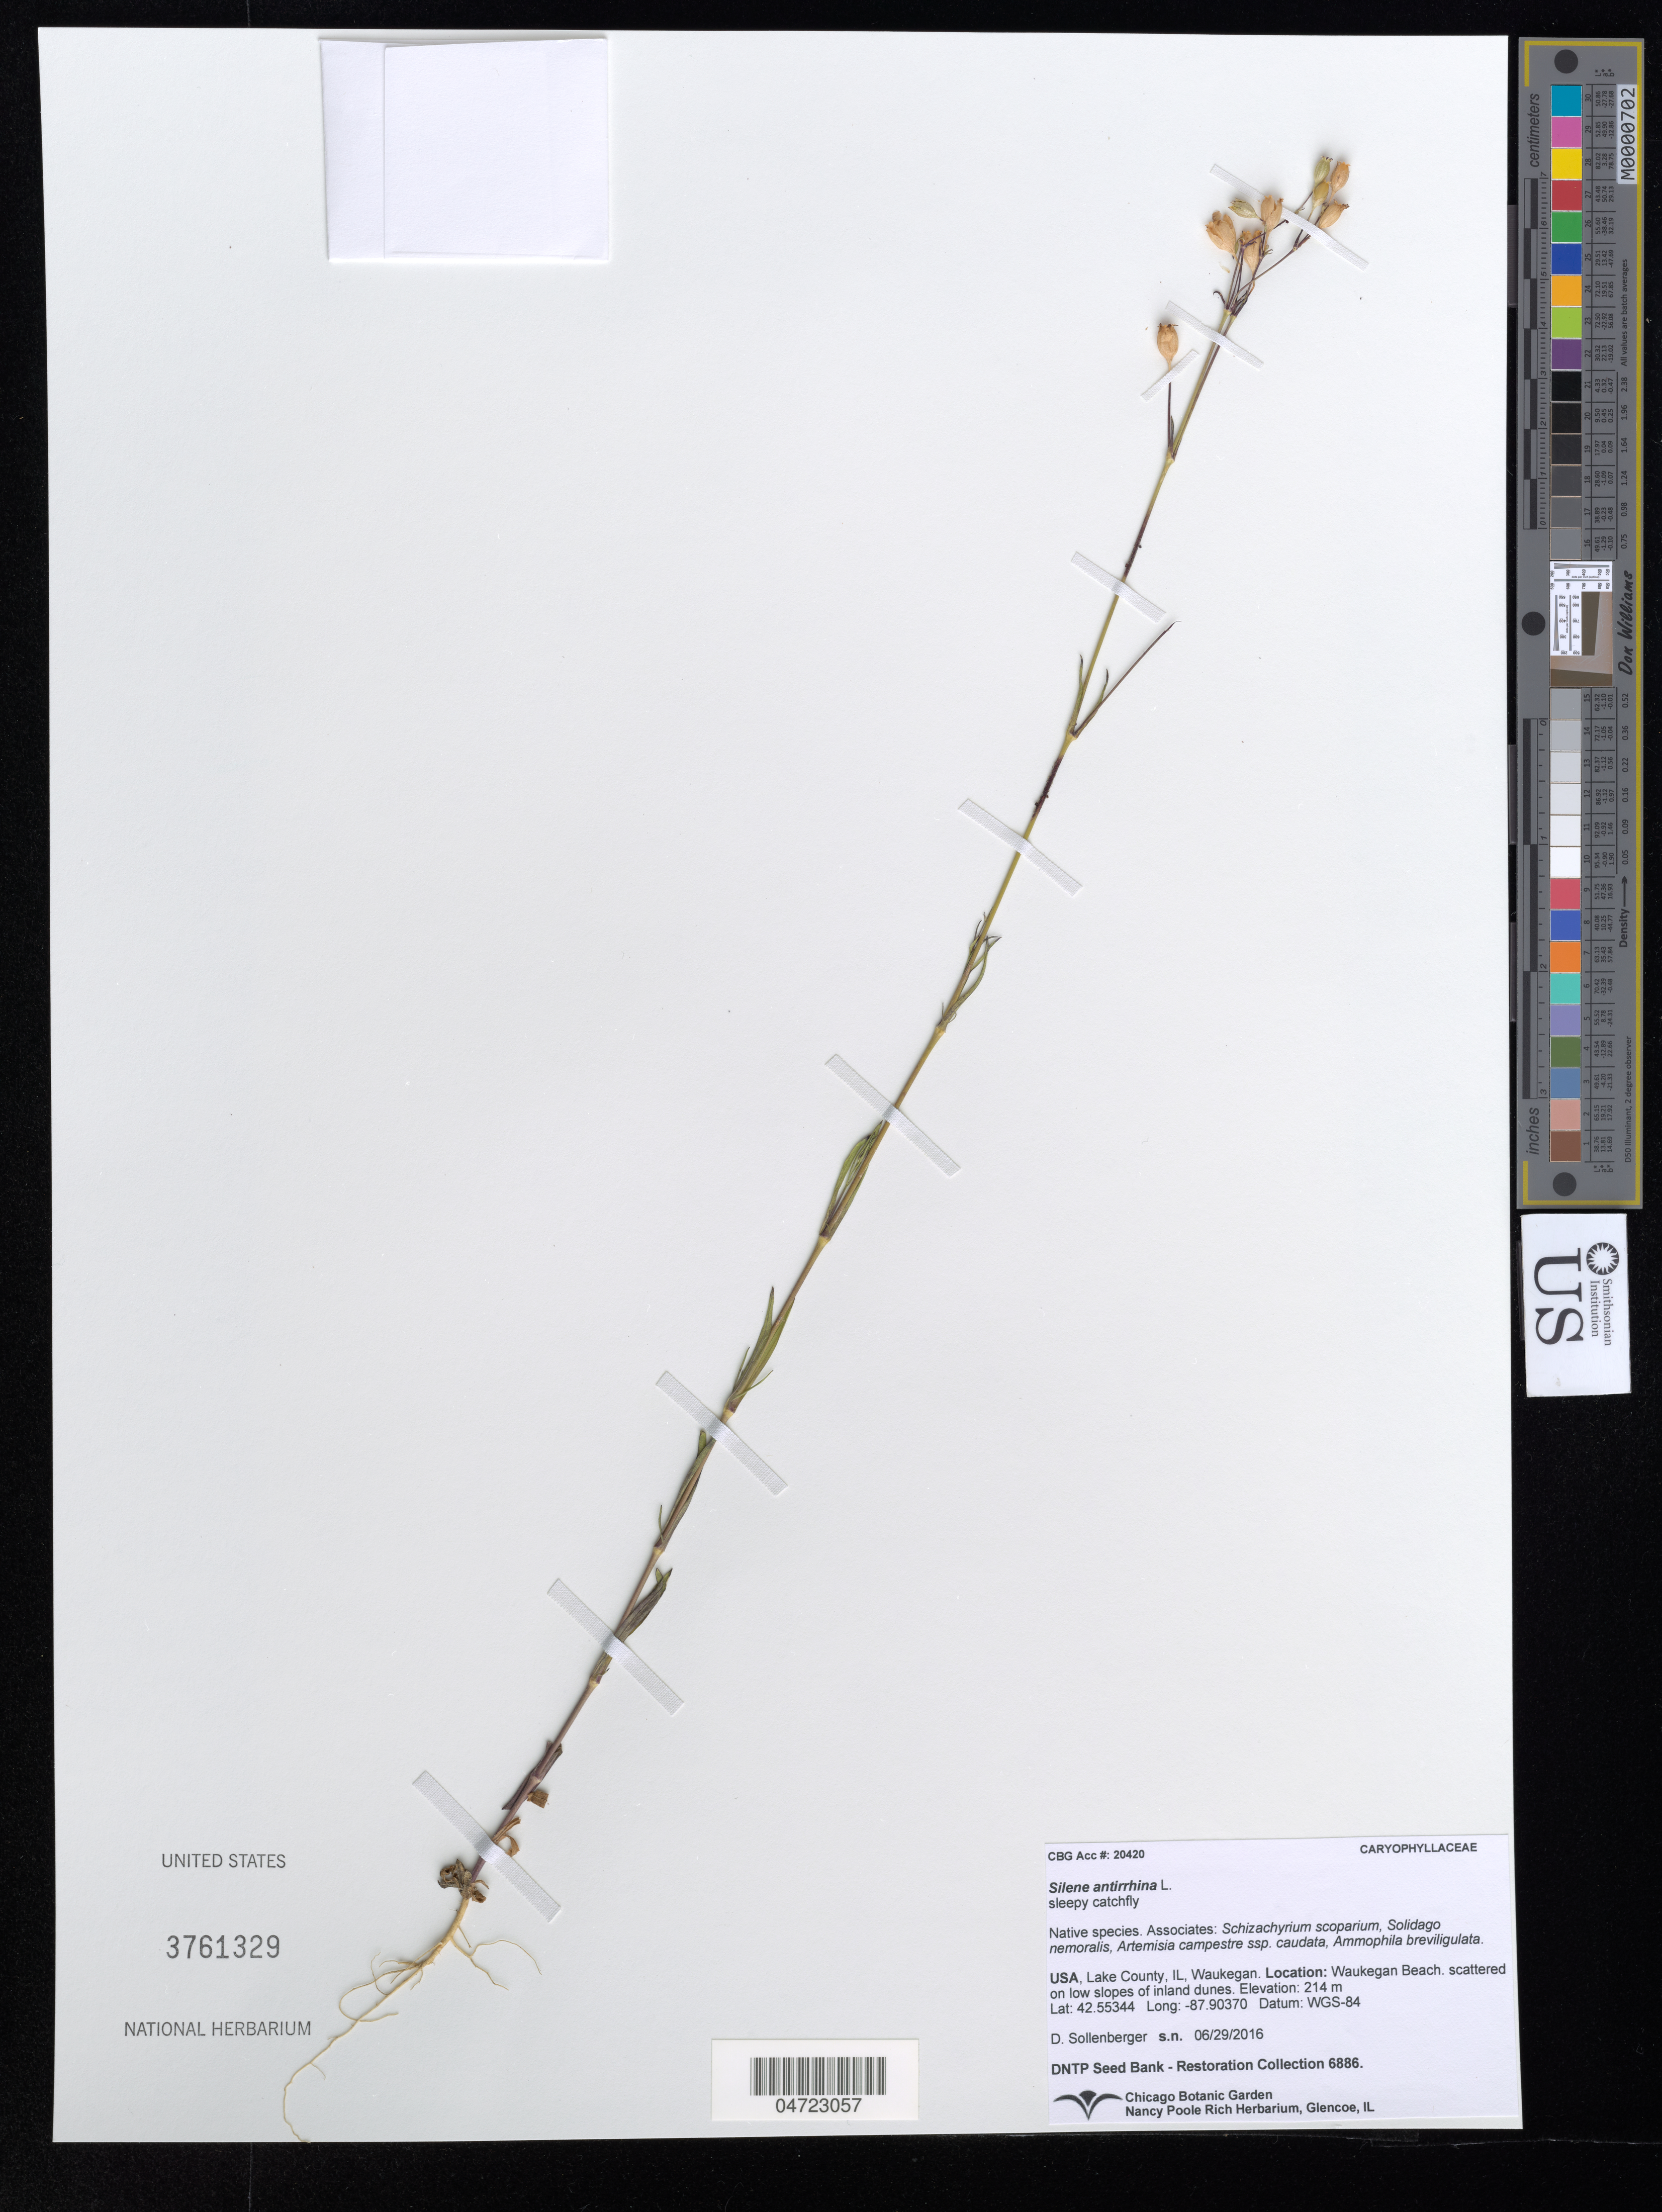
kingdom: Plantae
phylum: Tracheophyta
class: Magnoliopsida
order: Caryophyllales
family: Caryophyllaceae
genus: Silene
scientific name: Silene antirrhina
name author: L.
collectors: D. Sollenberger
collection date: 2016-06-29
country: United States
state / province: Illinois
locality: Lake County, Waukegan. Waukegan Beach, scattered on low slopes of inland dunes. Datum: WGS-84.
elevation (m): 214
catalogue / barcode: US 3761329